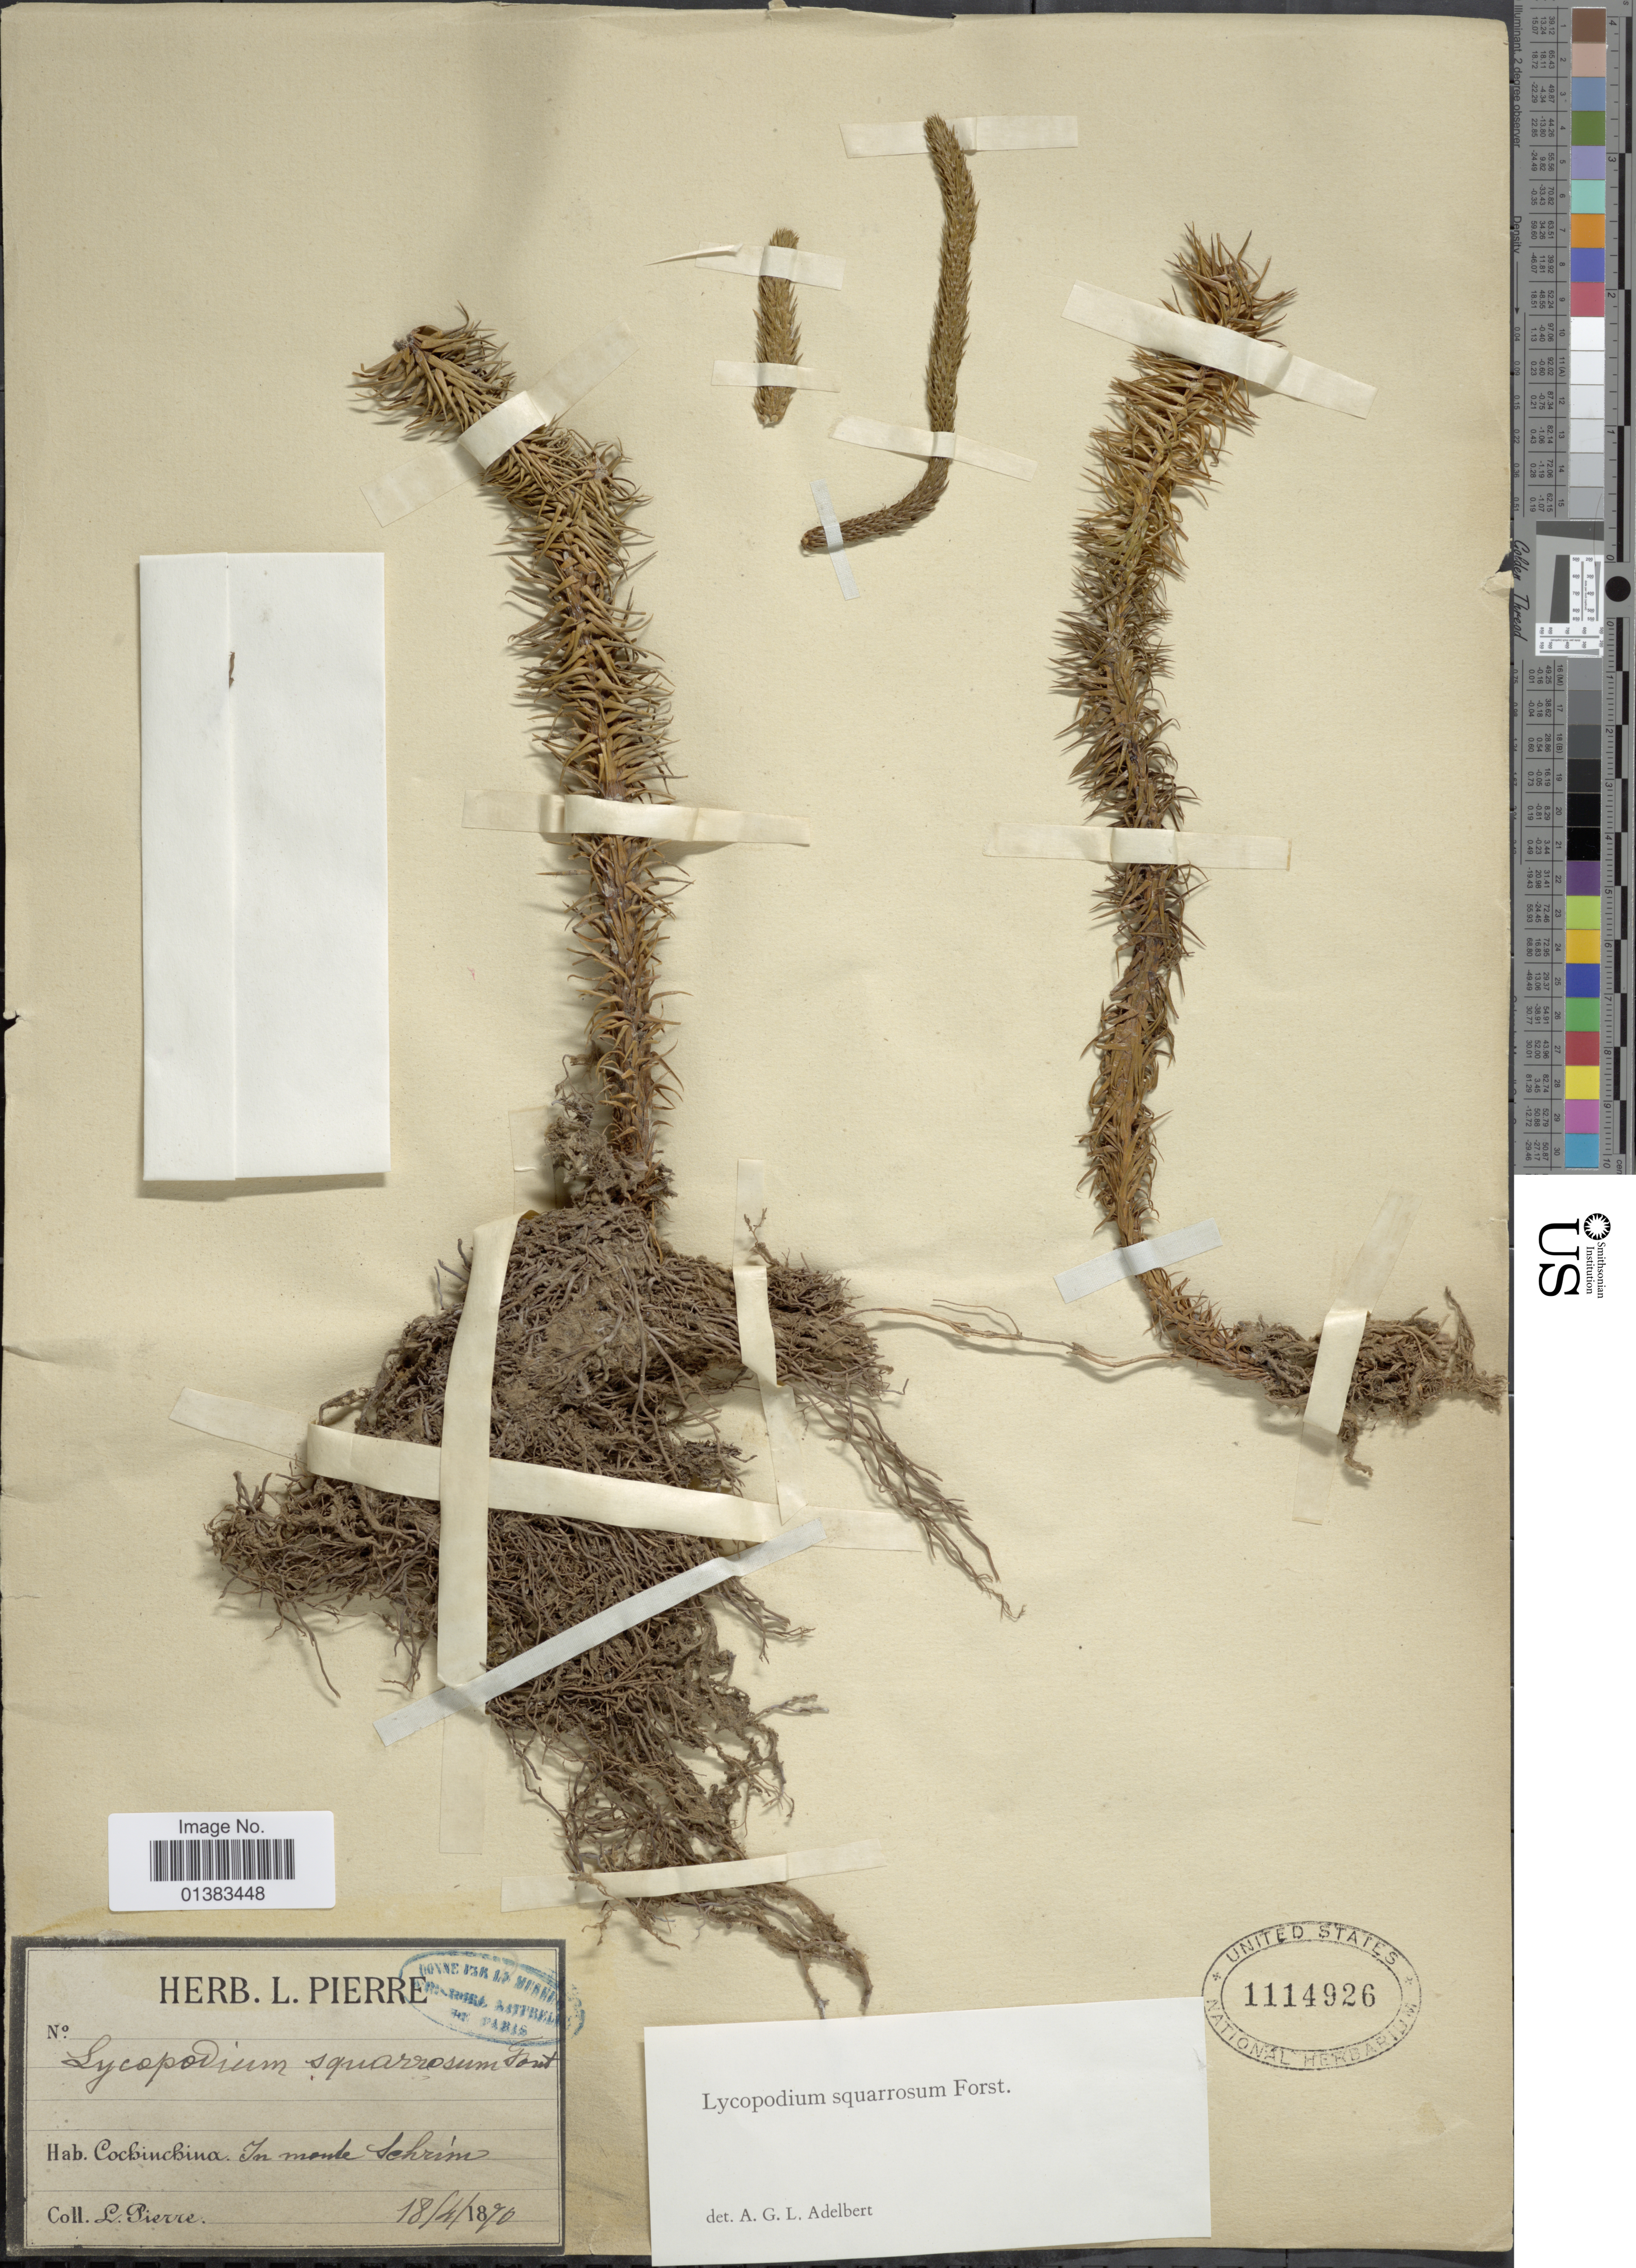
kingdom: Plantae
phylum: Tracheophyta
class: Lycopodiopsida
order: Lycopodiales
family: Lycopodiaceae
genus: Phlegmariurus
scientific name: Phlegmariurus squarrosus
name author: (G. Forst.) Á. Löve & D. Löve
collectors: L. Pierre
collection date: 1870-04-18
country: Vietnam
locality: Cochinchina. In monte Schrim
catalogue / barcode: US 1114926